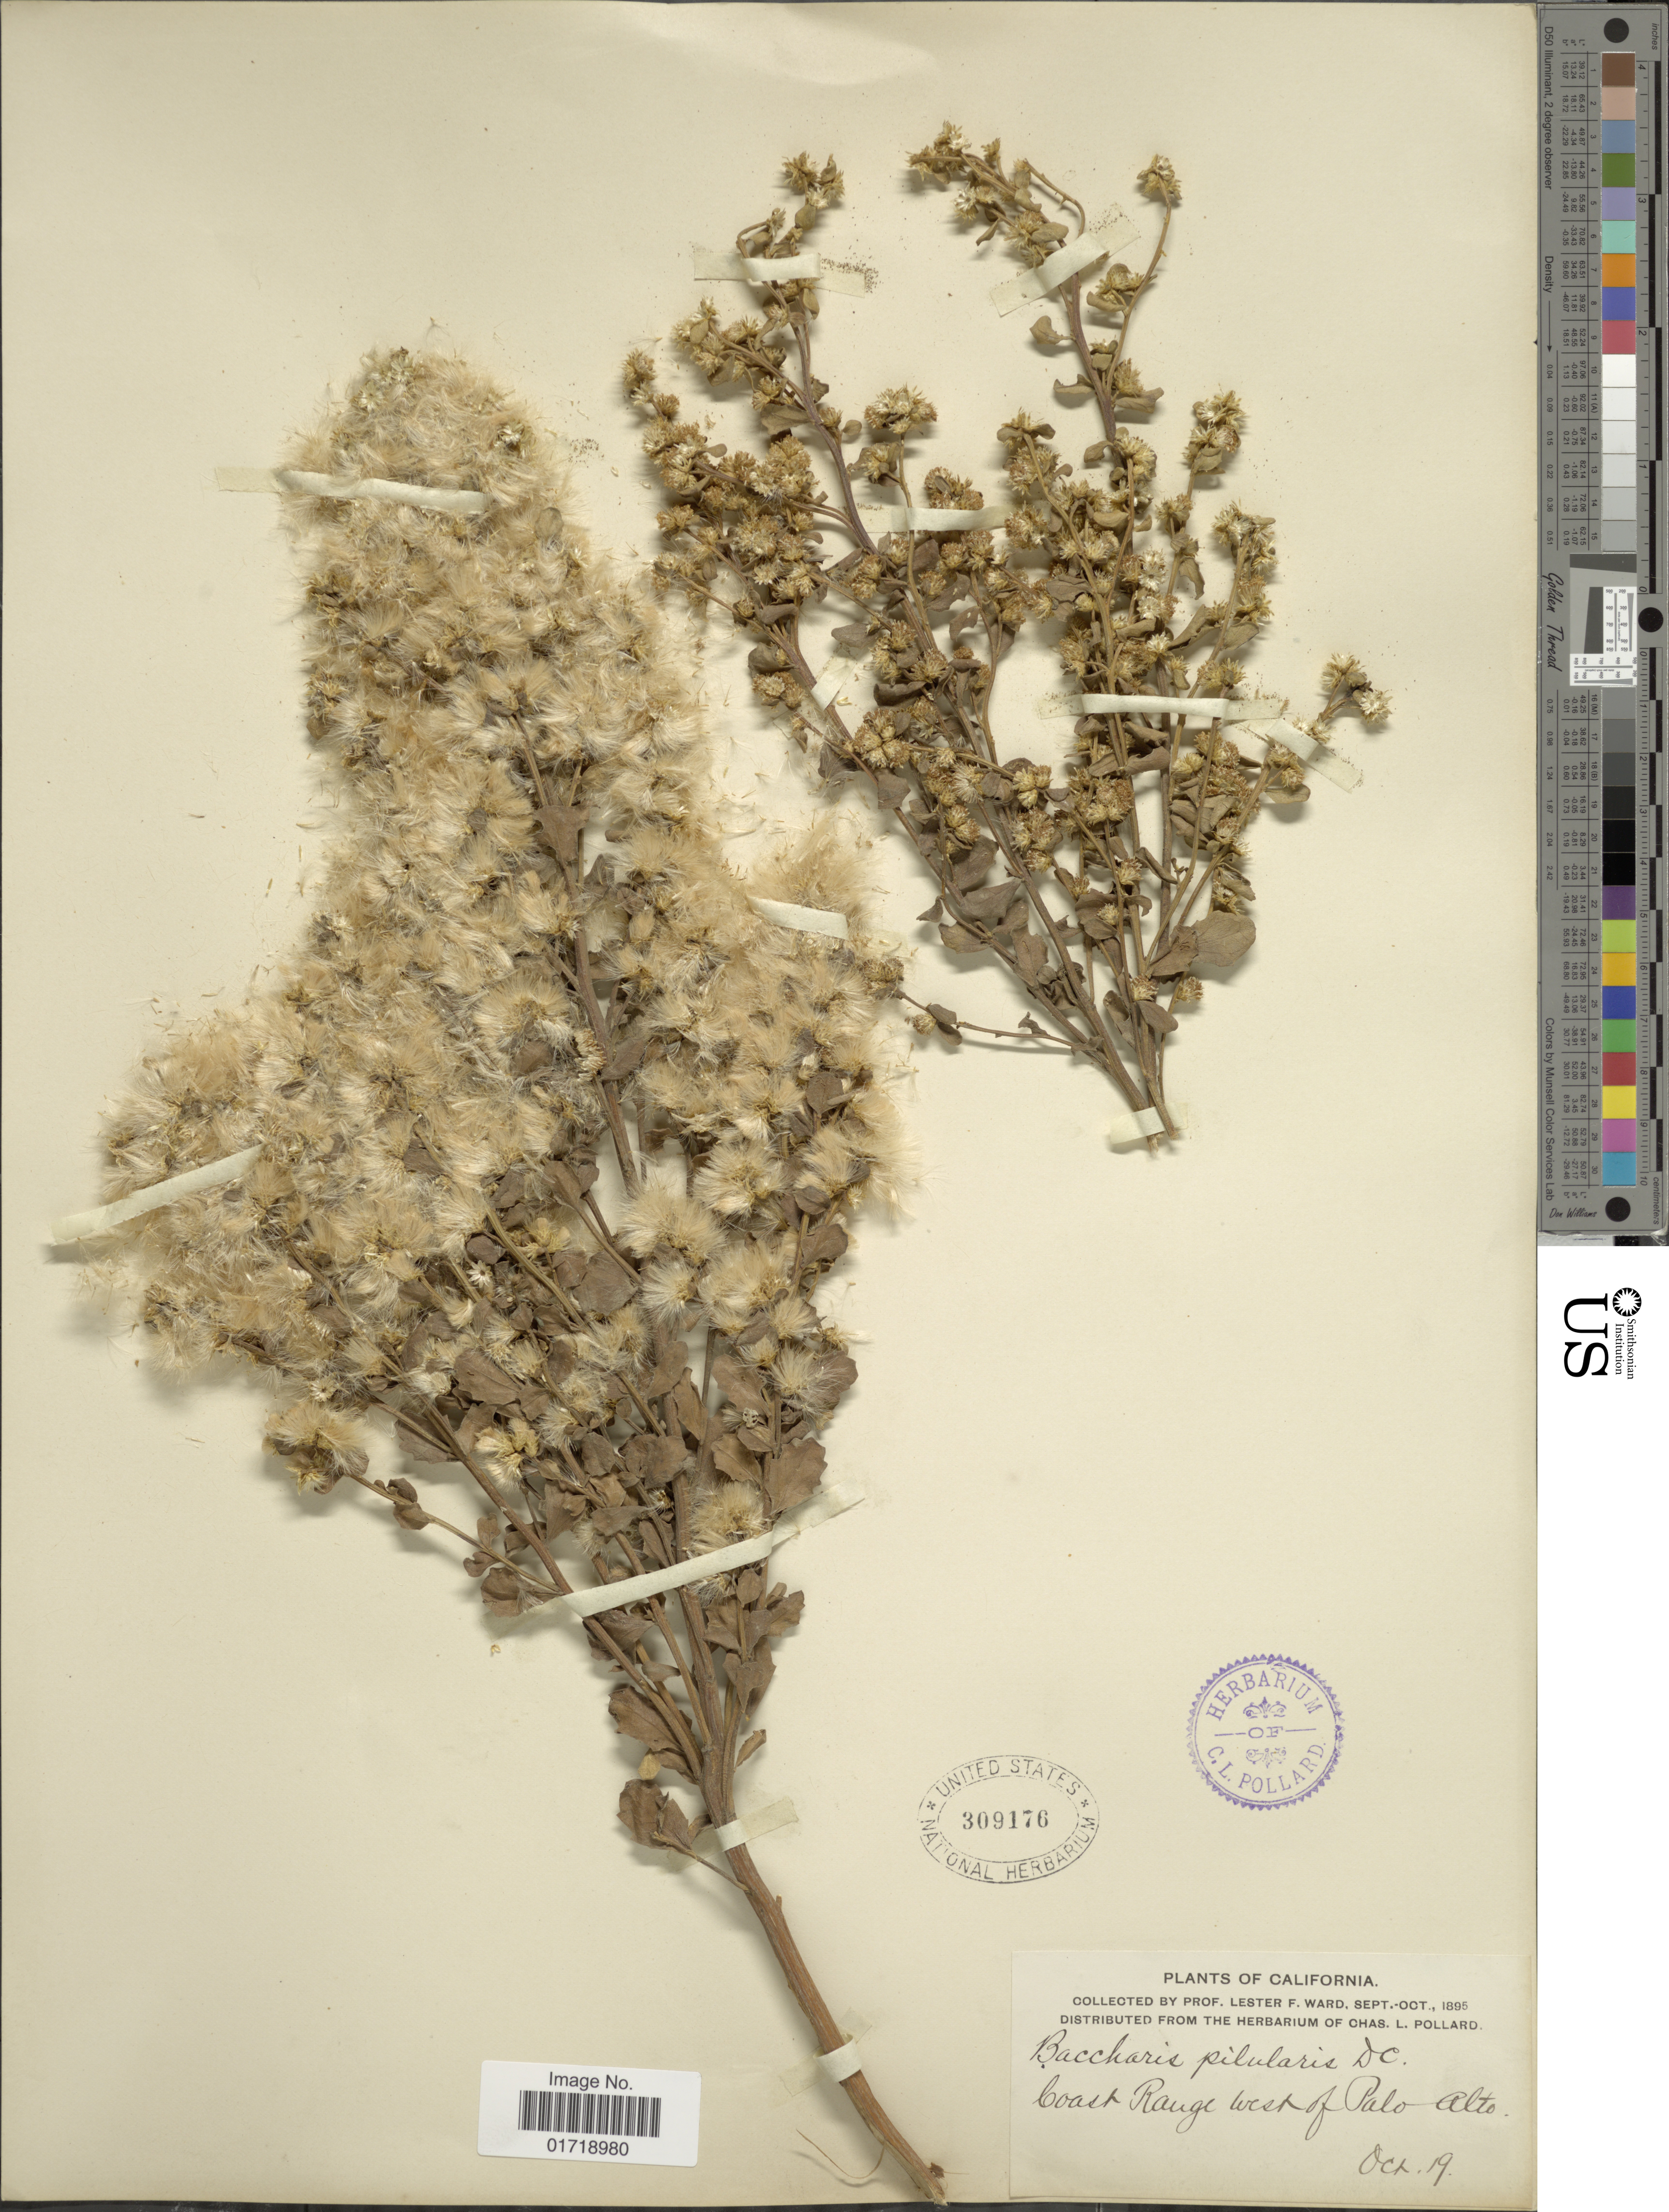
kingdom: Plantae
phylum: Tracheophyta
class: Magnoliopsida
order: Asterales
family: Asteraceae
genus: Baccharis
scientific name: Baccharis pilularis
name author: DC.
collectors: L. F. Ward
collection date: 1895-10-19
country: United States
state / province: California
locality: Coast Range west of Palo Alti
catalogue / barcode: US 309176